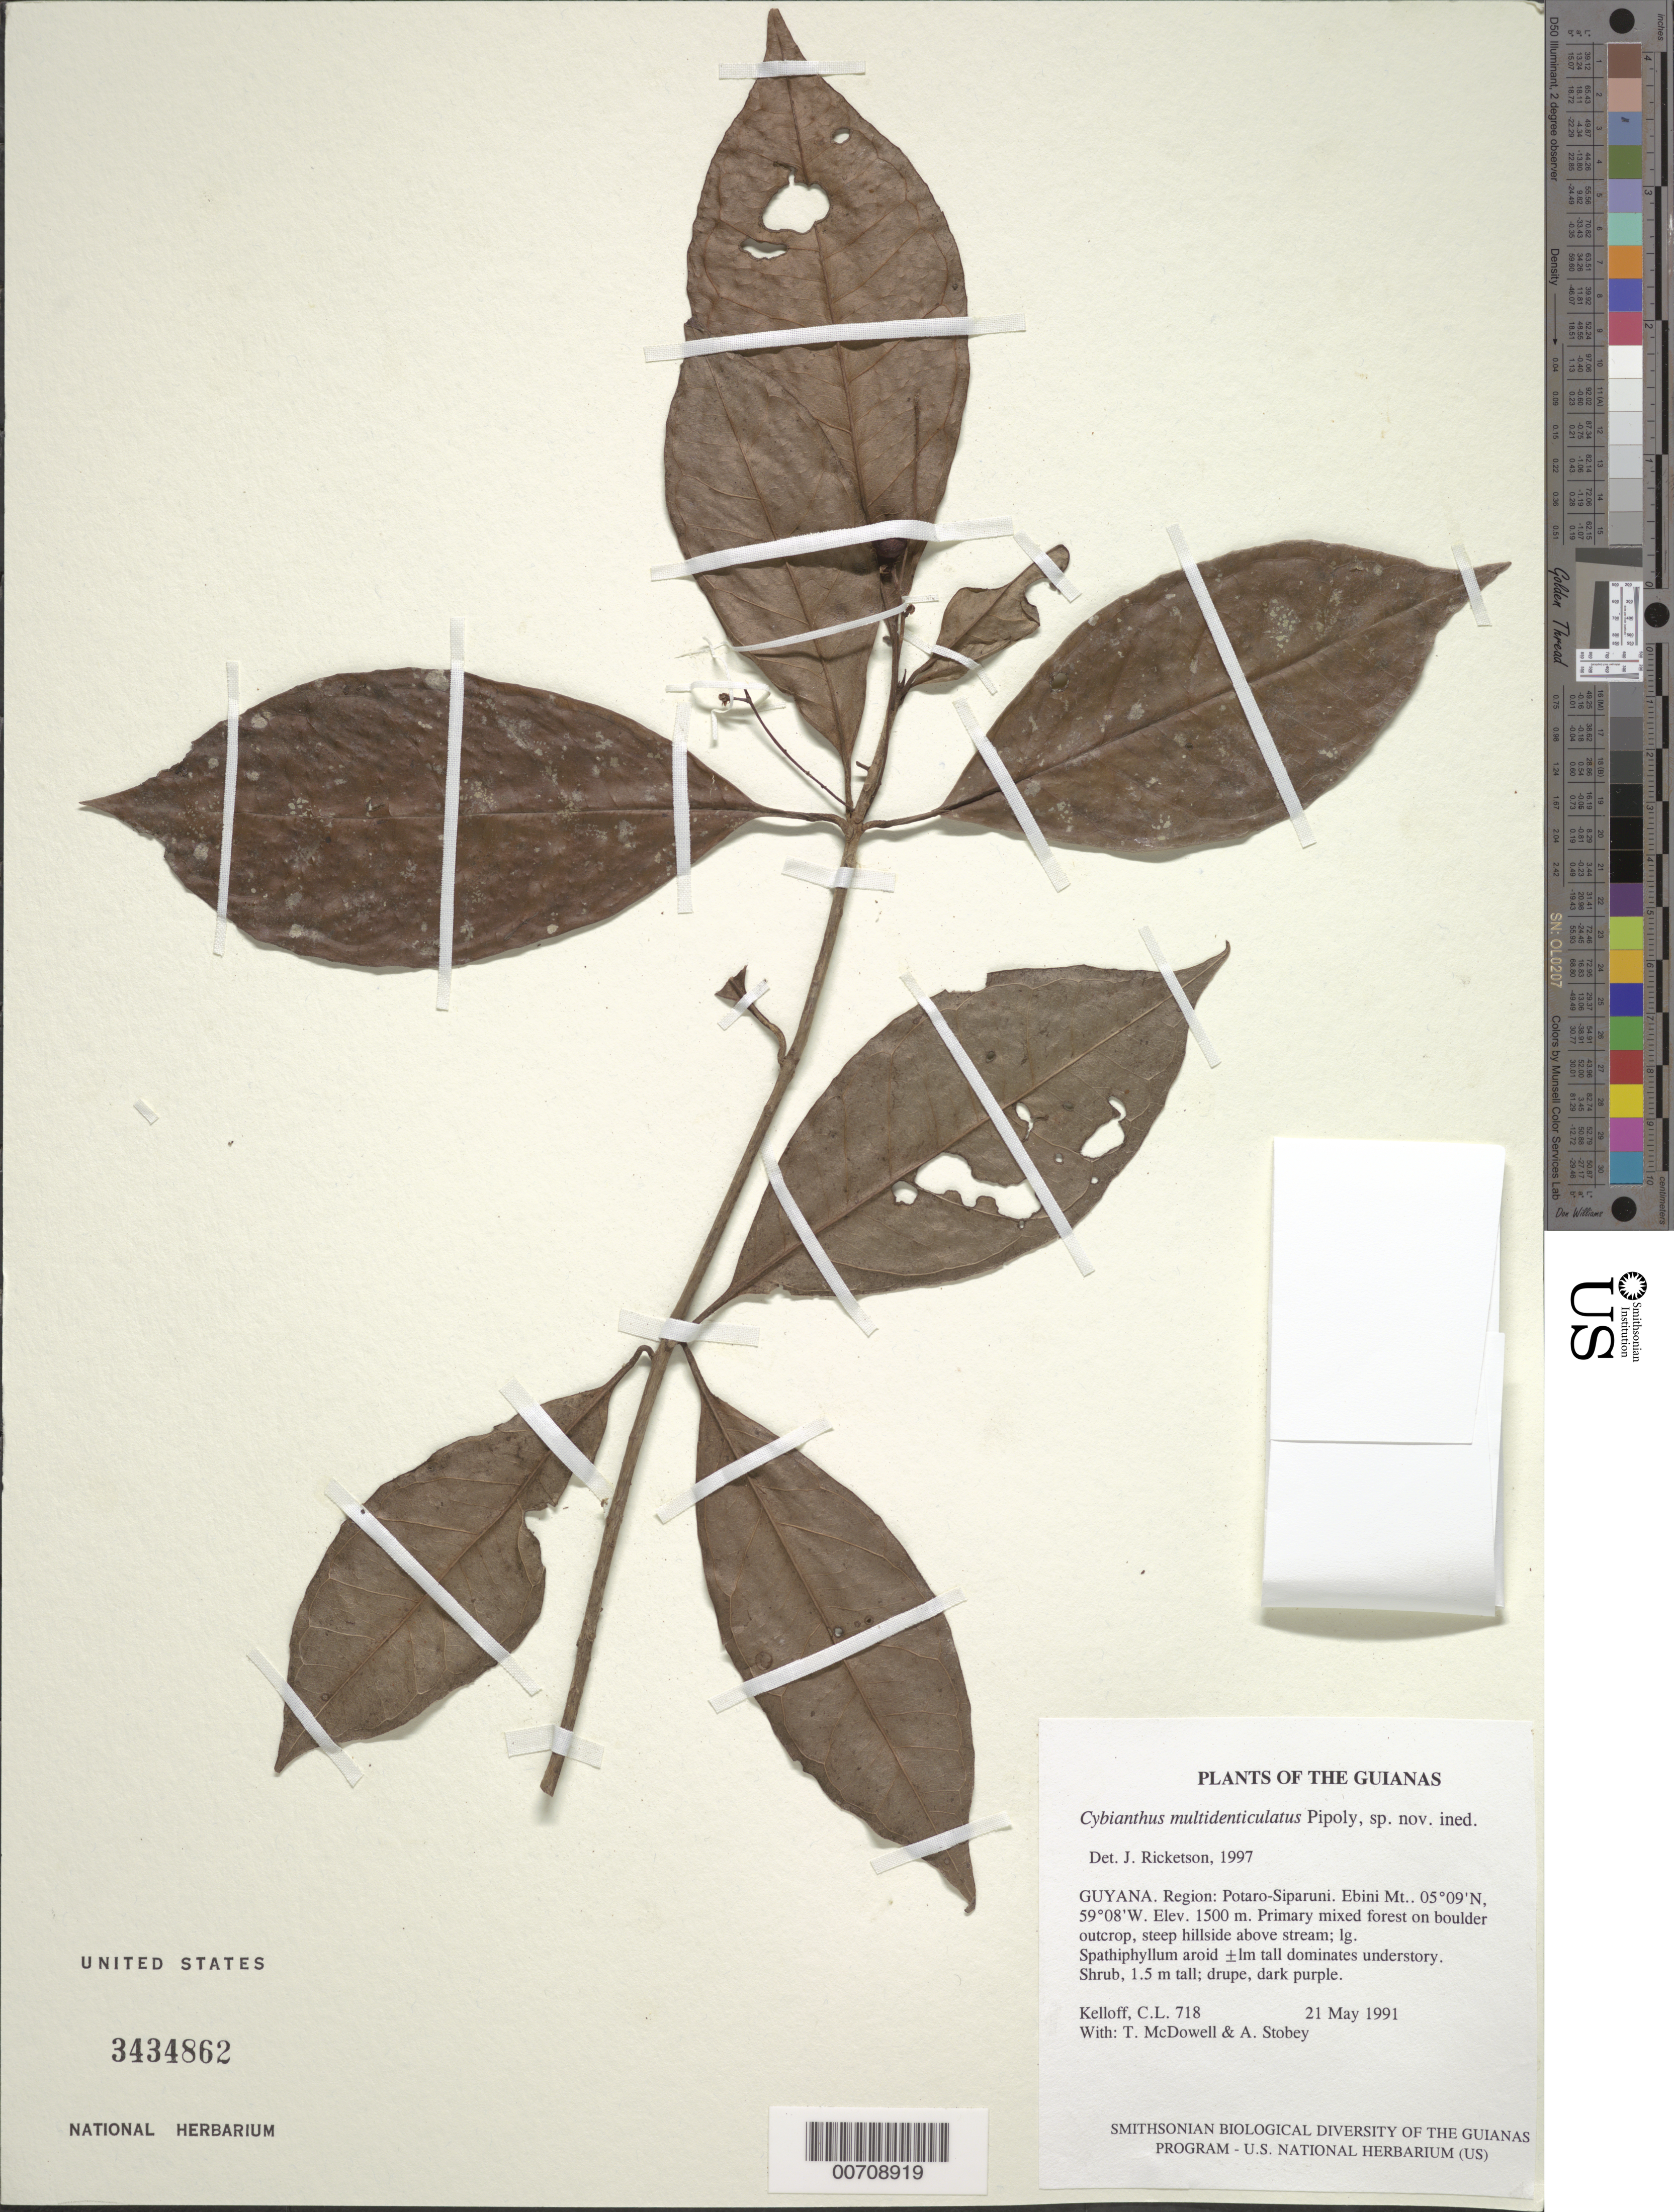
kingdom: Plantae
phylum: Tracheophyta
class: Magnoliopsida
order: Ericales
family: Primulaceae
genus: Cybianthus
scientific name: Cybianthus multidenticulatus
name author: Pipoly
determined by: Ricketson, Jon M., (MO), Missouri Botanical Garden (UNITED STATES)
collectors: C. L. Kelloff, T. McDowell & A. Stobey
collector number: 718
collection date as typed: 21 May 1991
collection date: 1991-05-21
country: Guyana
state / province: Potaro-Siparuni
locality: Ebini Mt.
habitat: Primary mixed forest on boulder outcrop, steep hillside above stream; lg. aroid ±lm tall dominates understory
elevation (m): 485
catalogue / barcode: US 3434862